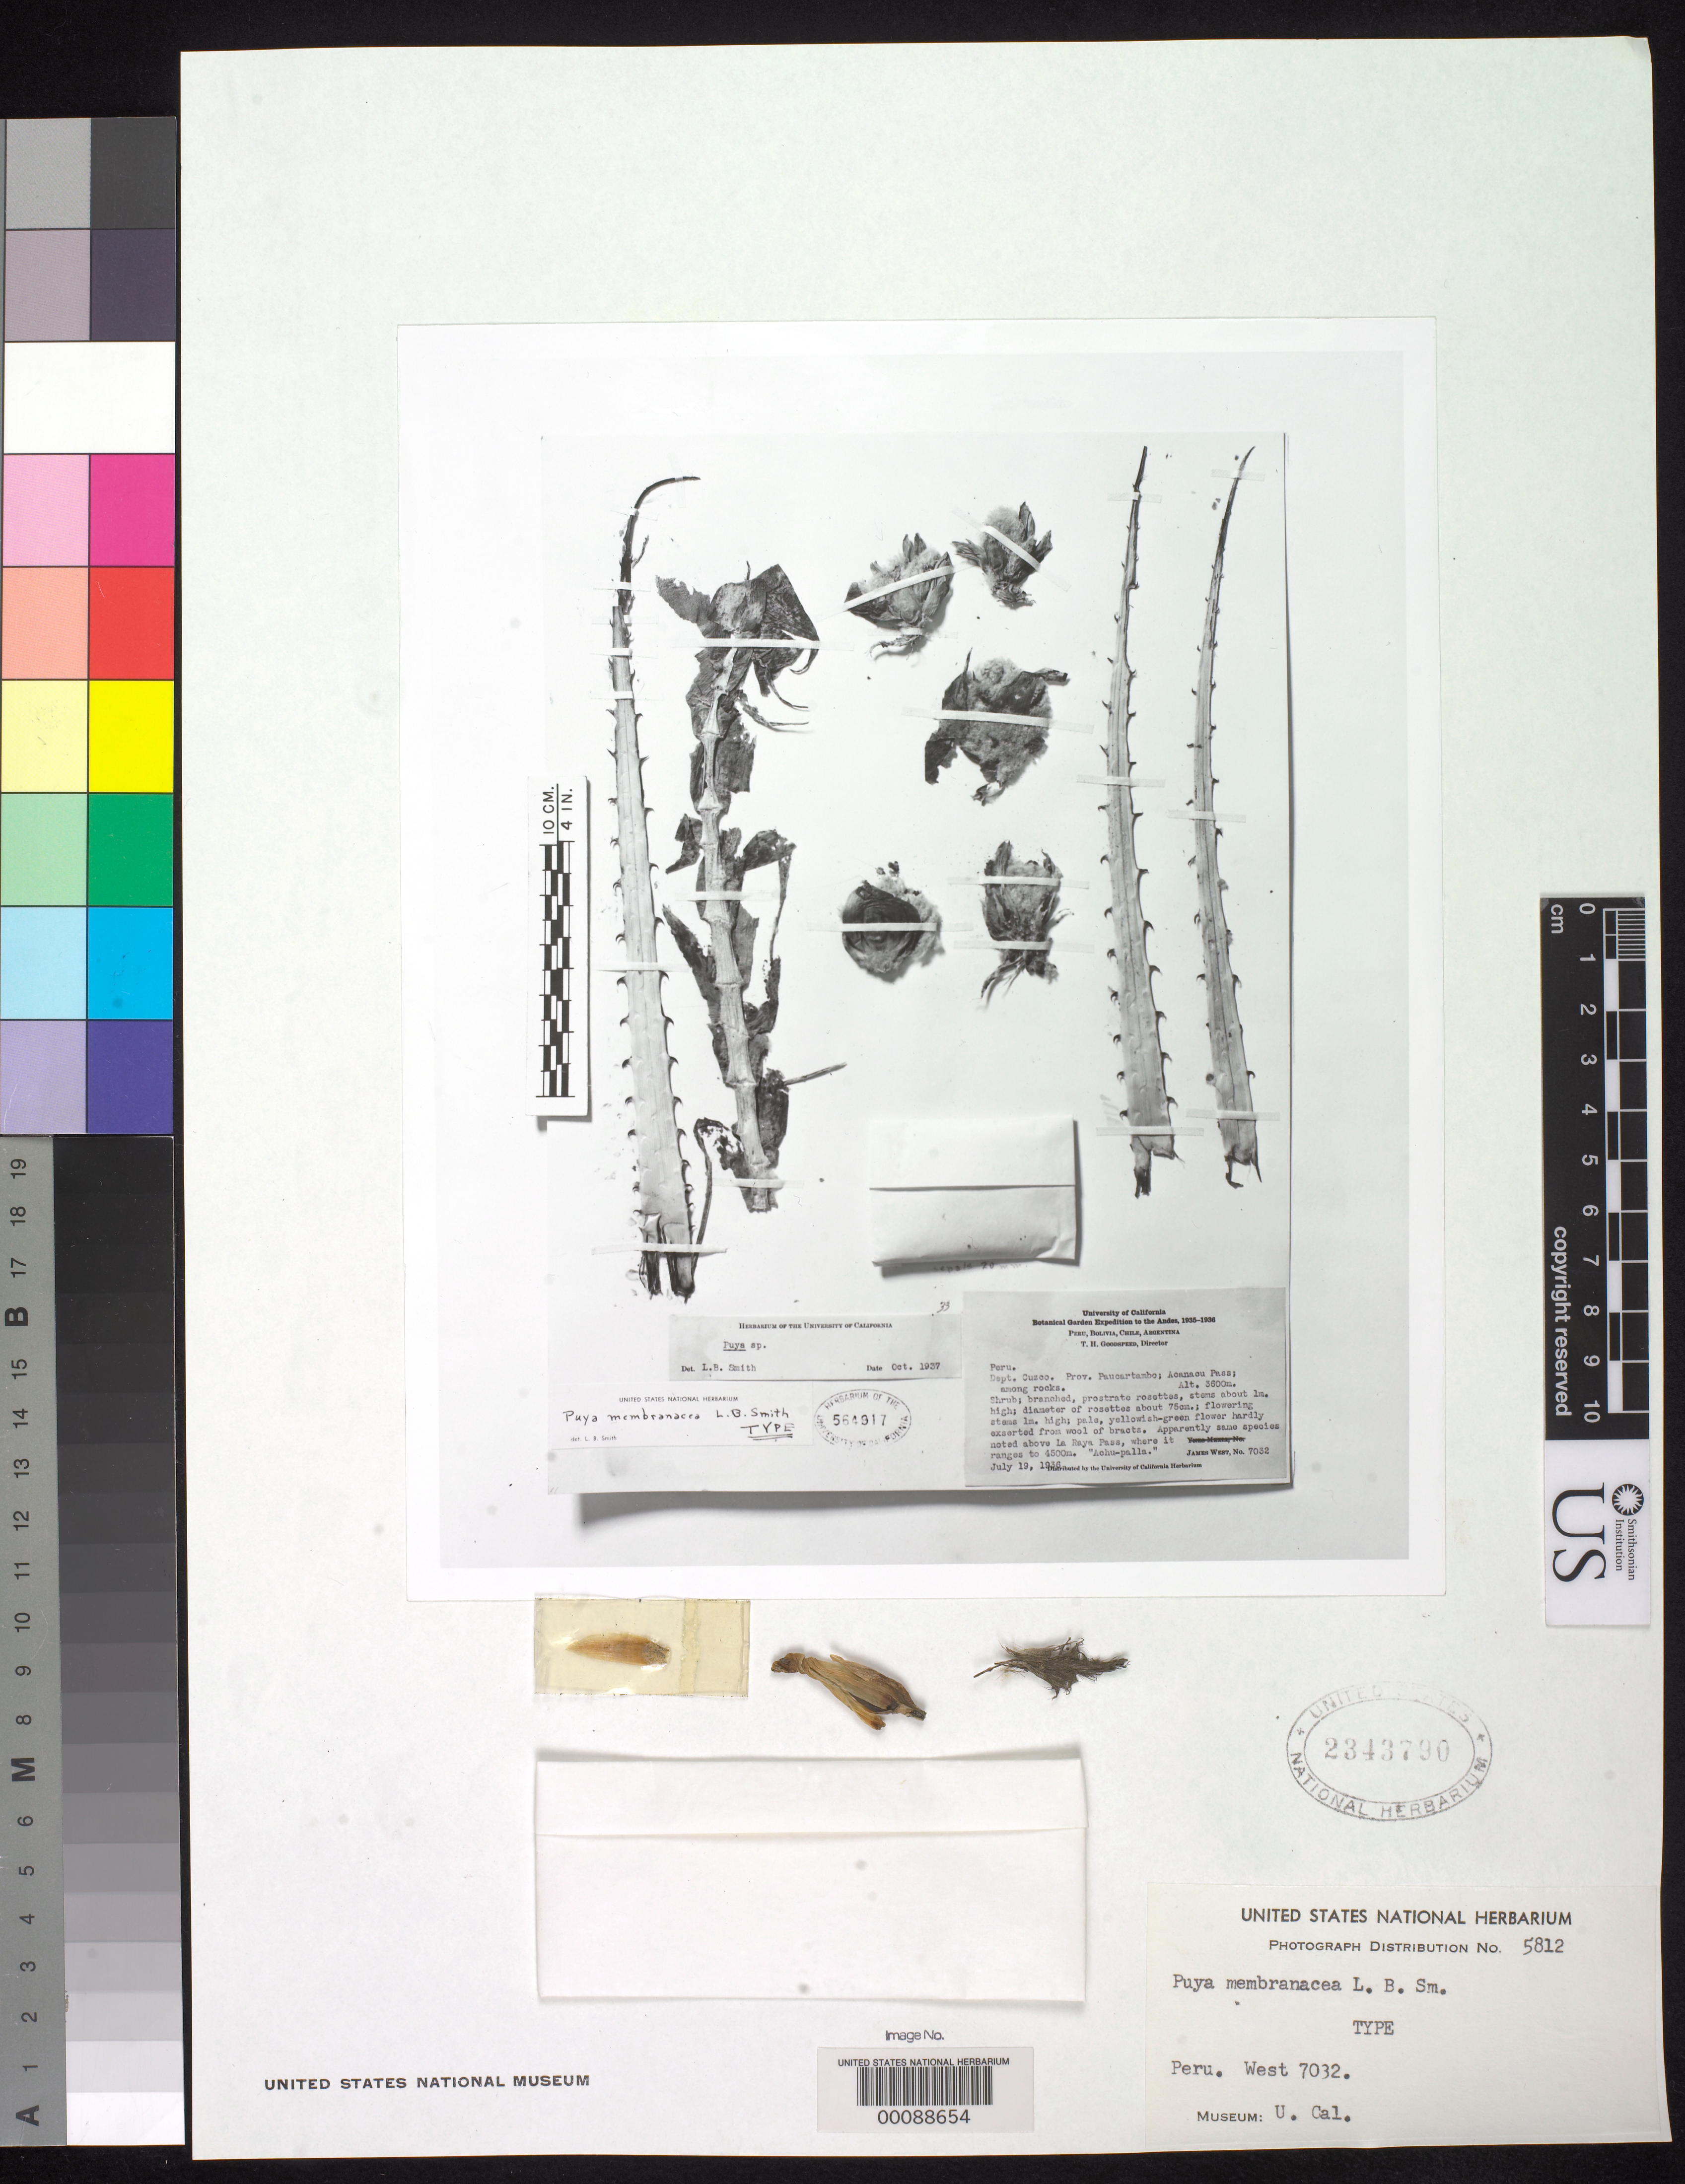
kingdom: Plantae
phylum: Tracheophyta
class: Liliopsida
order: Poales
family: Bromeliaceae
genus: Puya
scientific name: Puya membranacea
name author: L.B. Sm.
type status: Isotype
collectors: J. West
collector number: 7032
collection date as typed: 19 Jul 1936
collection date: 1936-07-19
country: Peru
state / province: Cusco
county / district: Paucartambo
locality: Acanacu Pass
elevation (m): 3600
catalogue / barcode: US 2343790